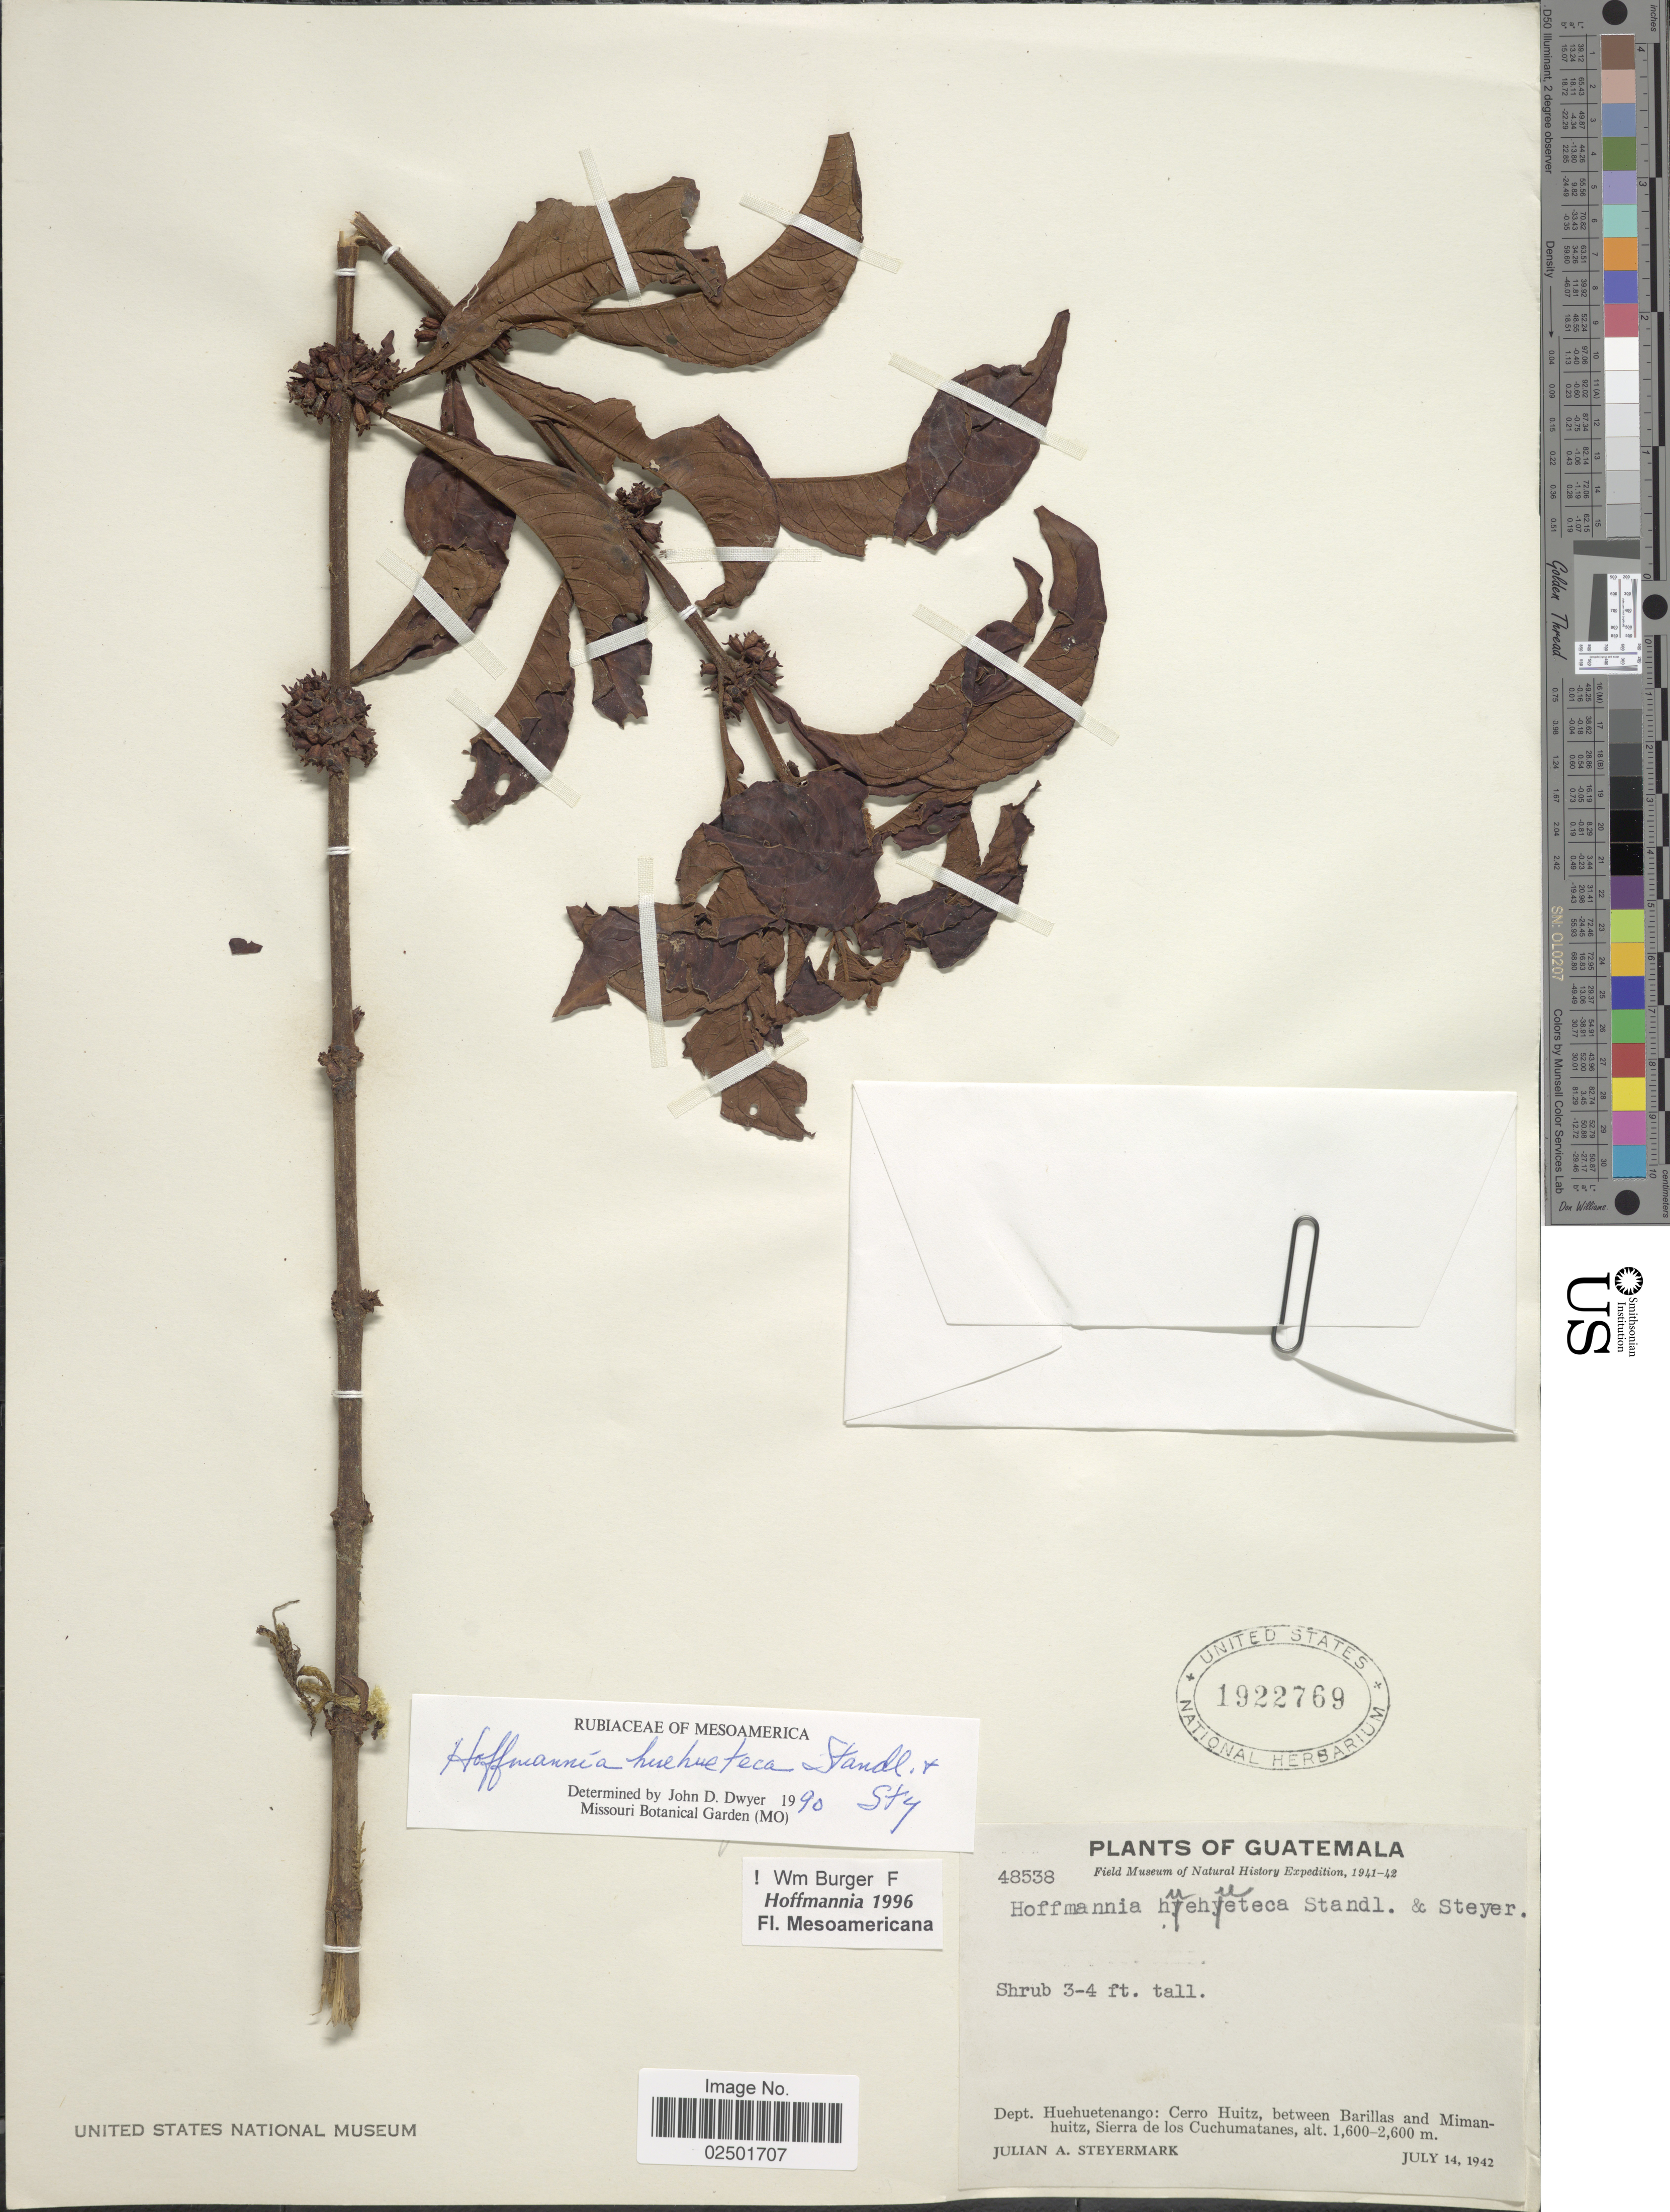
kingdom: Plantae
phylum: Tracheophyta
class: Magnoliopsida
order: Gentianales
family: Rubiaceae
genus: Hoffmannia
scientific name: Hoffmannia huehueteca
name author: Standl. & Steyerm.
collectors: J. Steyermark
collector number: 48538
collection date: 1942-07-14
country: Guatemala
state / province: Huehuetenango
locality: Cerro Huitz, between Barillas and Mimanhuitz, Sierra de los Cuchumatanes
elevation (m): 1600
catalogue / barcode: US 1922769